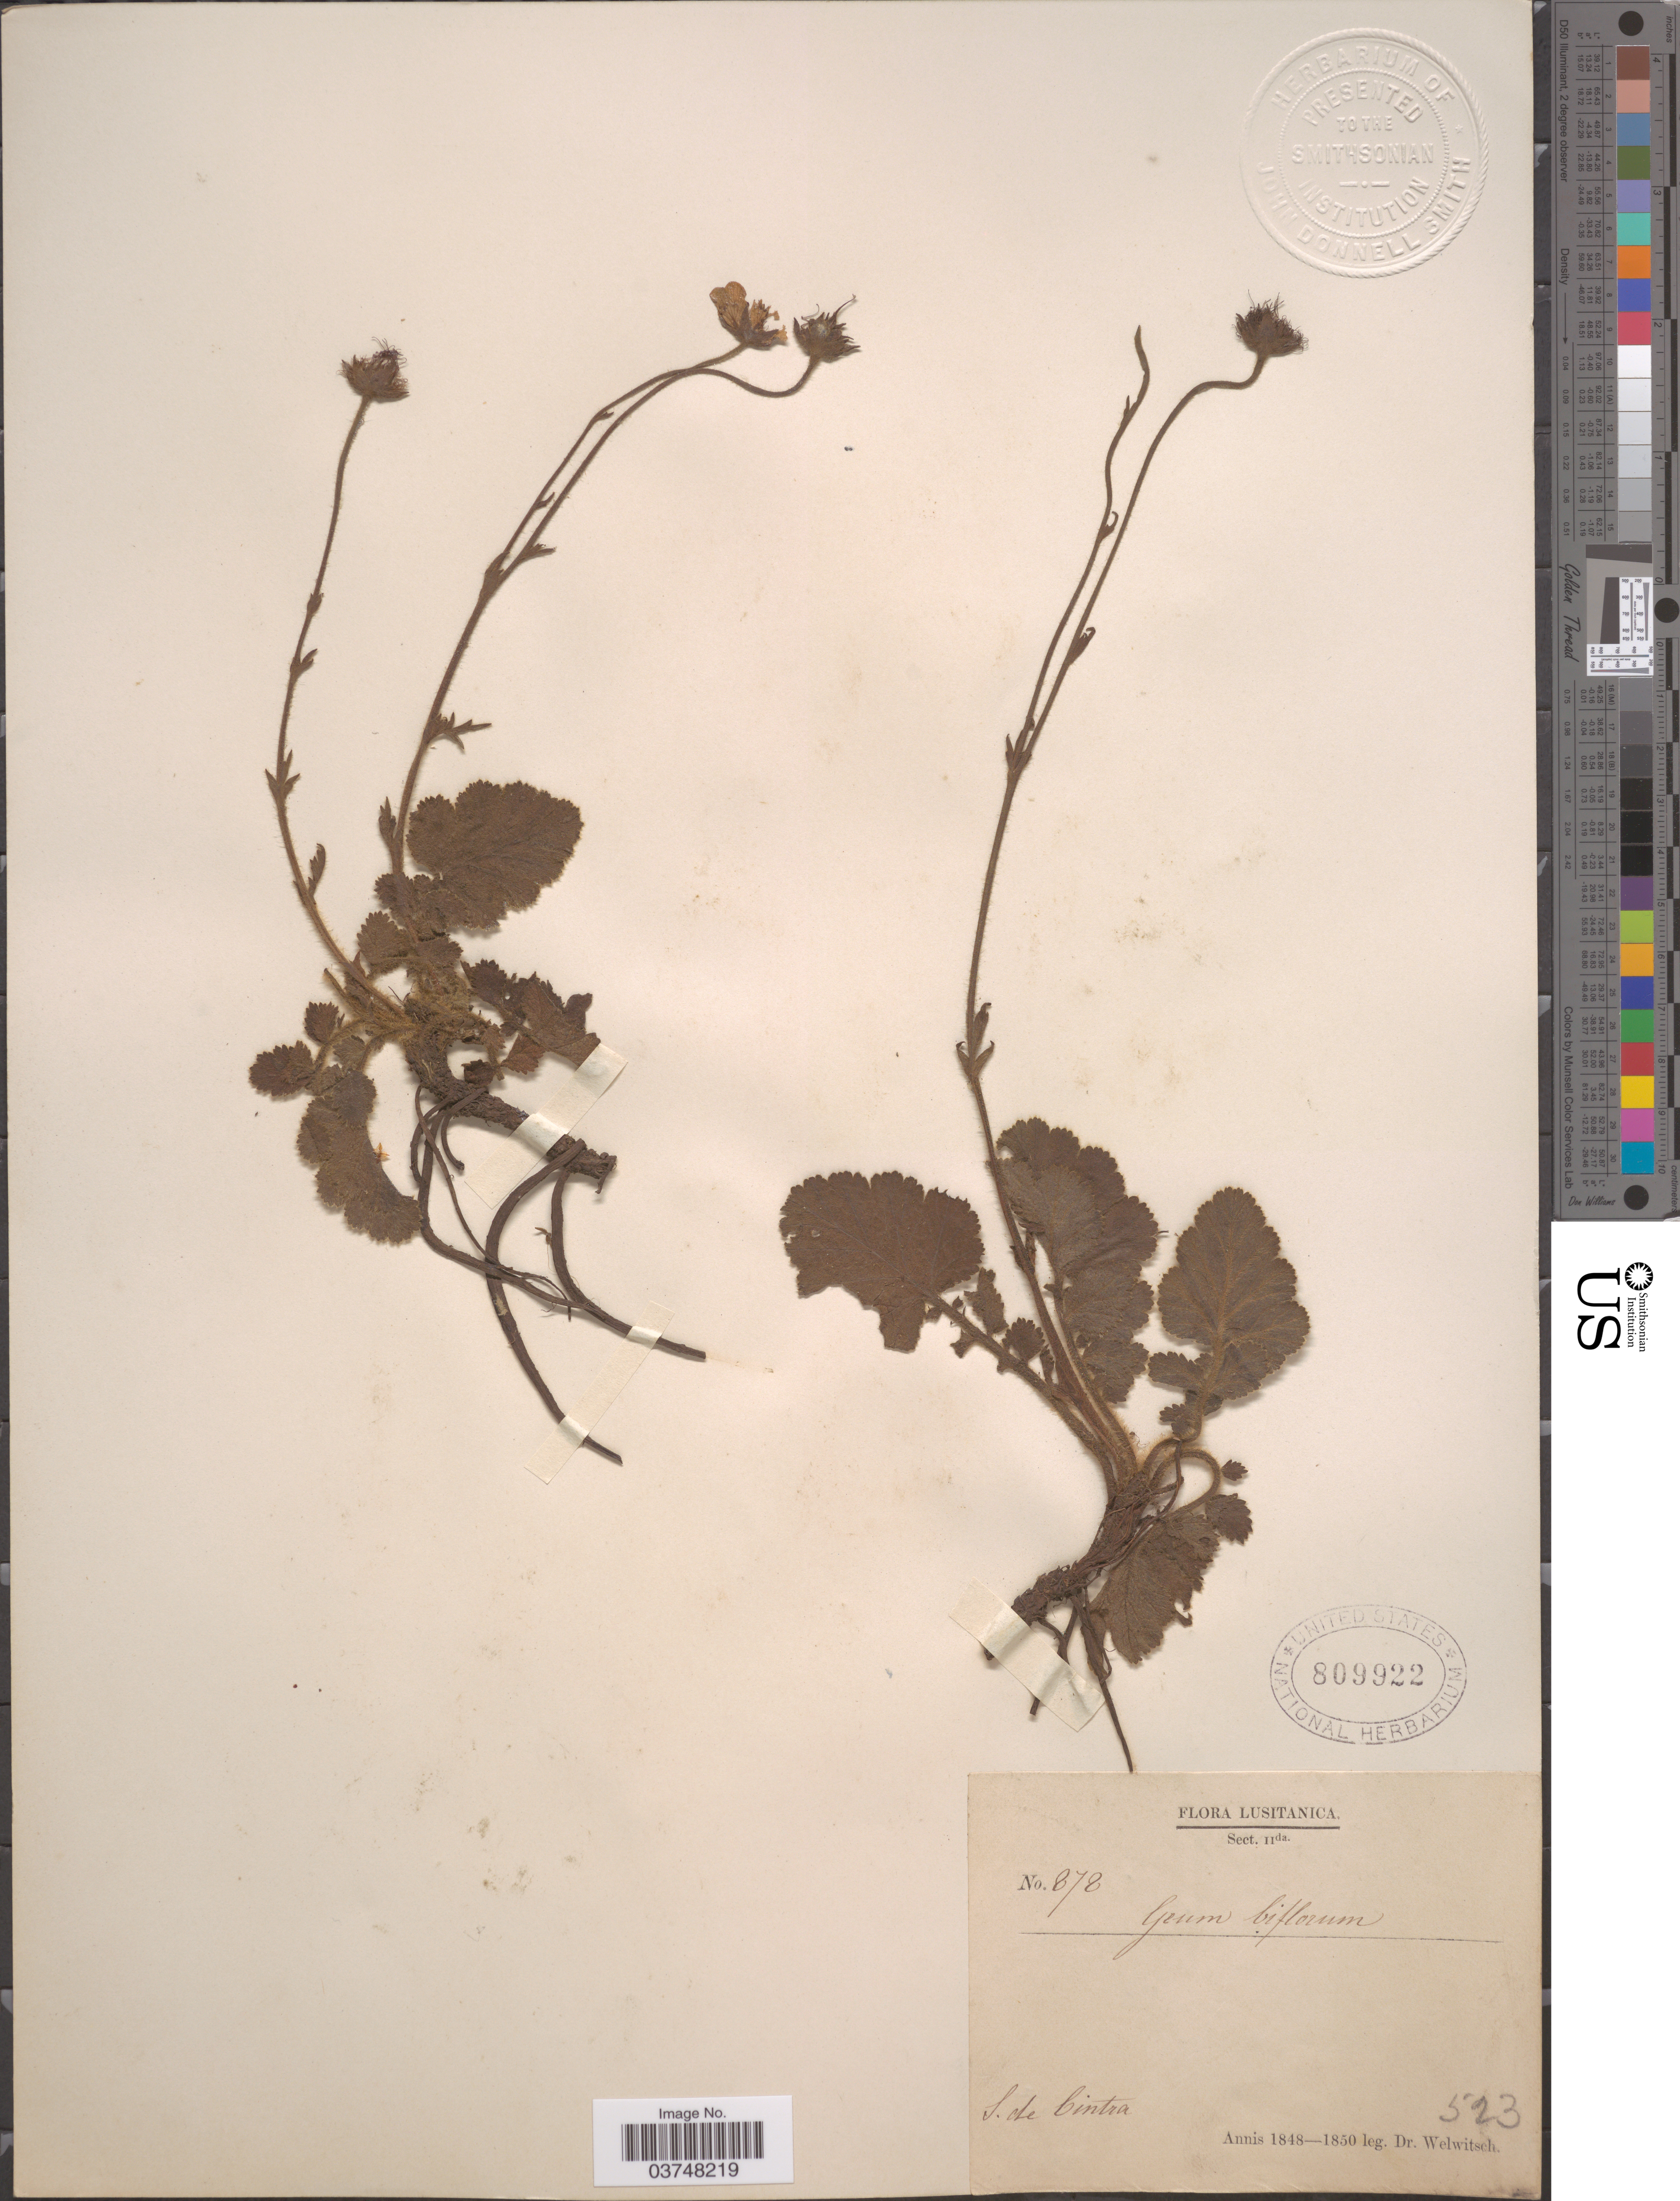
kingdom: Plantae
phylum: Tracheophyta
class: Magnoliopsida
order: Rosales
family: Rosaceae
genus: Geum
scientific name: Geum biflorum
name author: Brot.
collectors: -. Welwitsch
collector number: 878*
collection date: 1848/1850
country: Portugal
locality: Lusitanica. S. de Cintra.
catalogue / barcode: US 809922